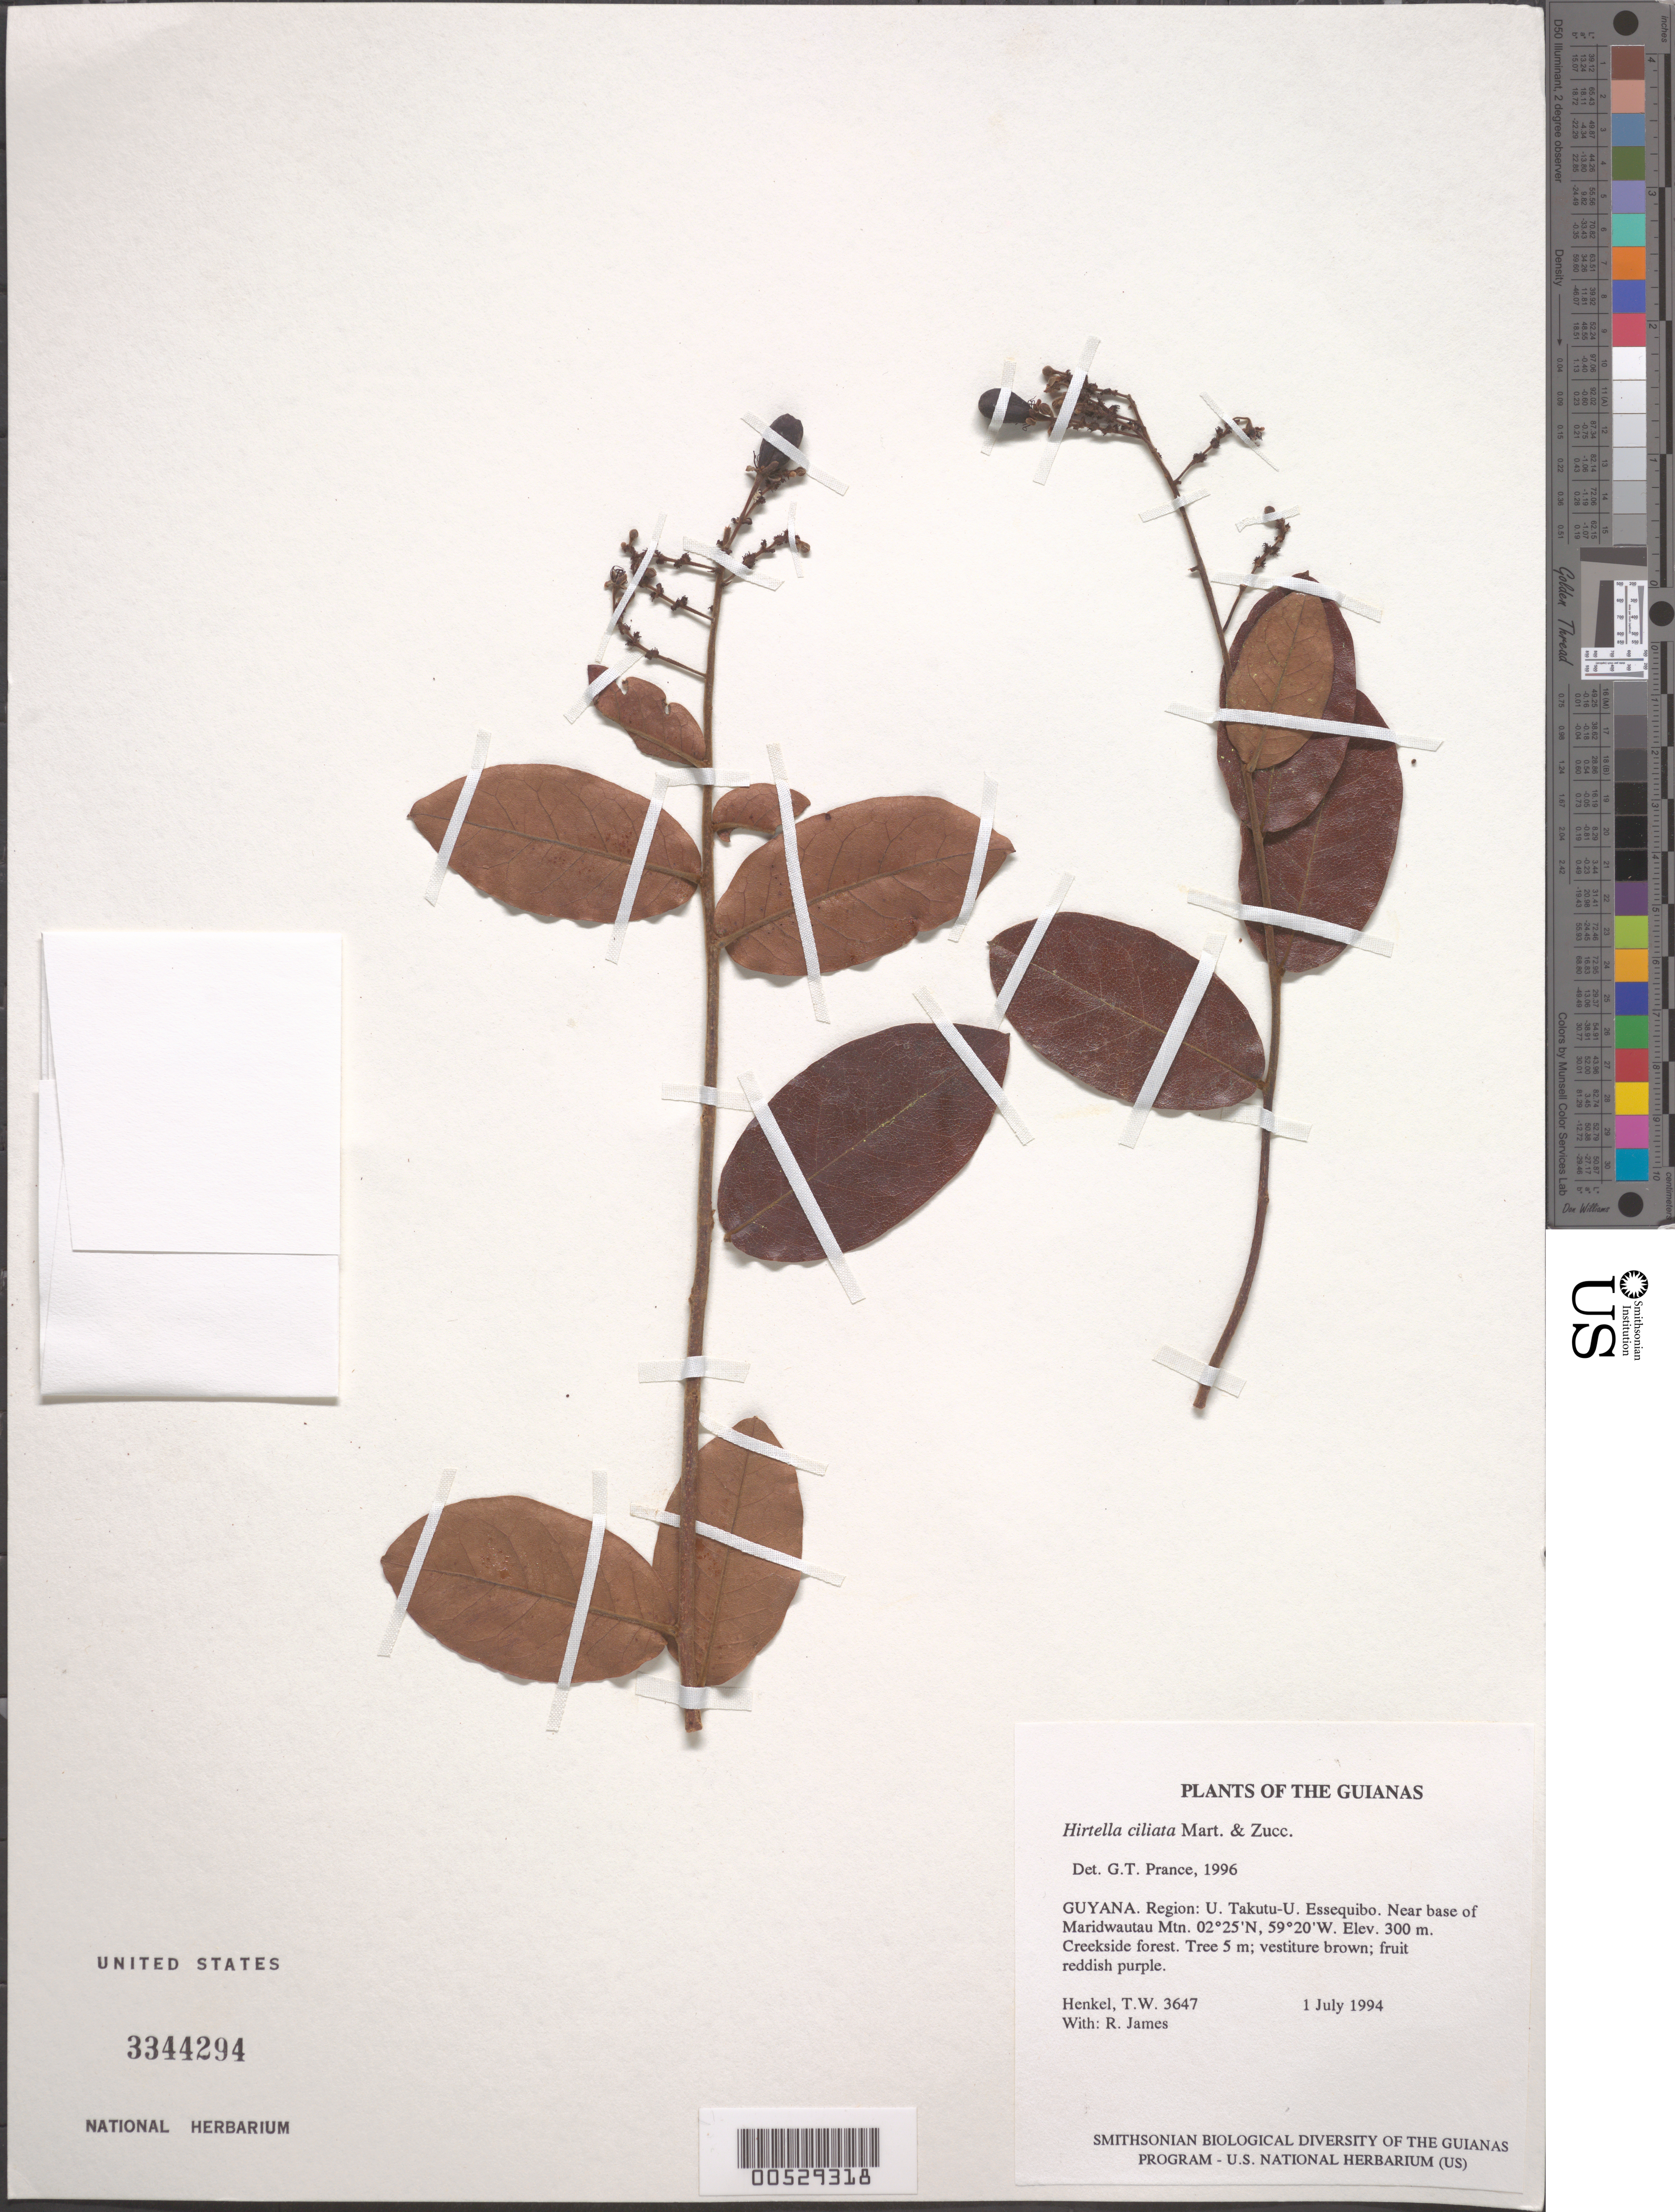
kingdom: Plantae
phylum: Tracheophyta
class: Magnoliopsida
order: Malpighiales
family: Chrysobalanaceae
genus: Hirtella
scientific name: Hirtella ciliata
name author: Mart. & Zucc.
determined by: Prance, G. T.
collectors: T. Henkel & R. James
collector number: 3647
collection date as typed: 1 January 1994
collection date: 1994-01-01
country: Guyana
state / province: U. Takutu-U. Essequibo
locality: Near base of Maridwautau Mtn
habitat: Creekside forest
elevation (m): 300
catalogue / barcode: US 3344294